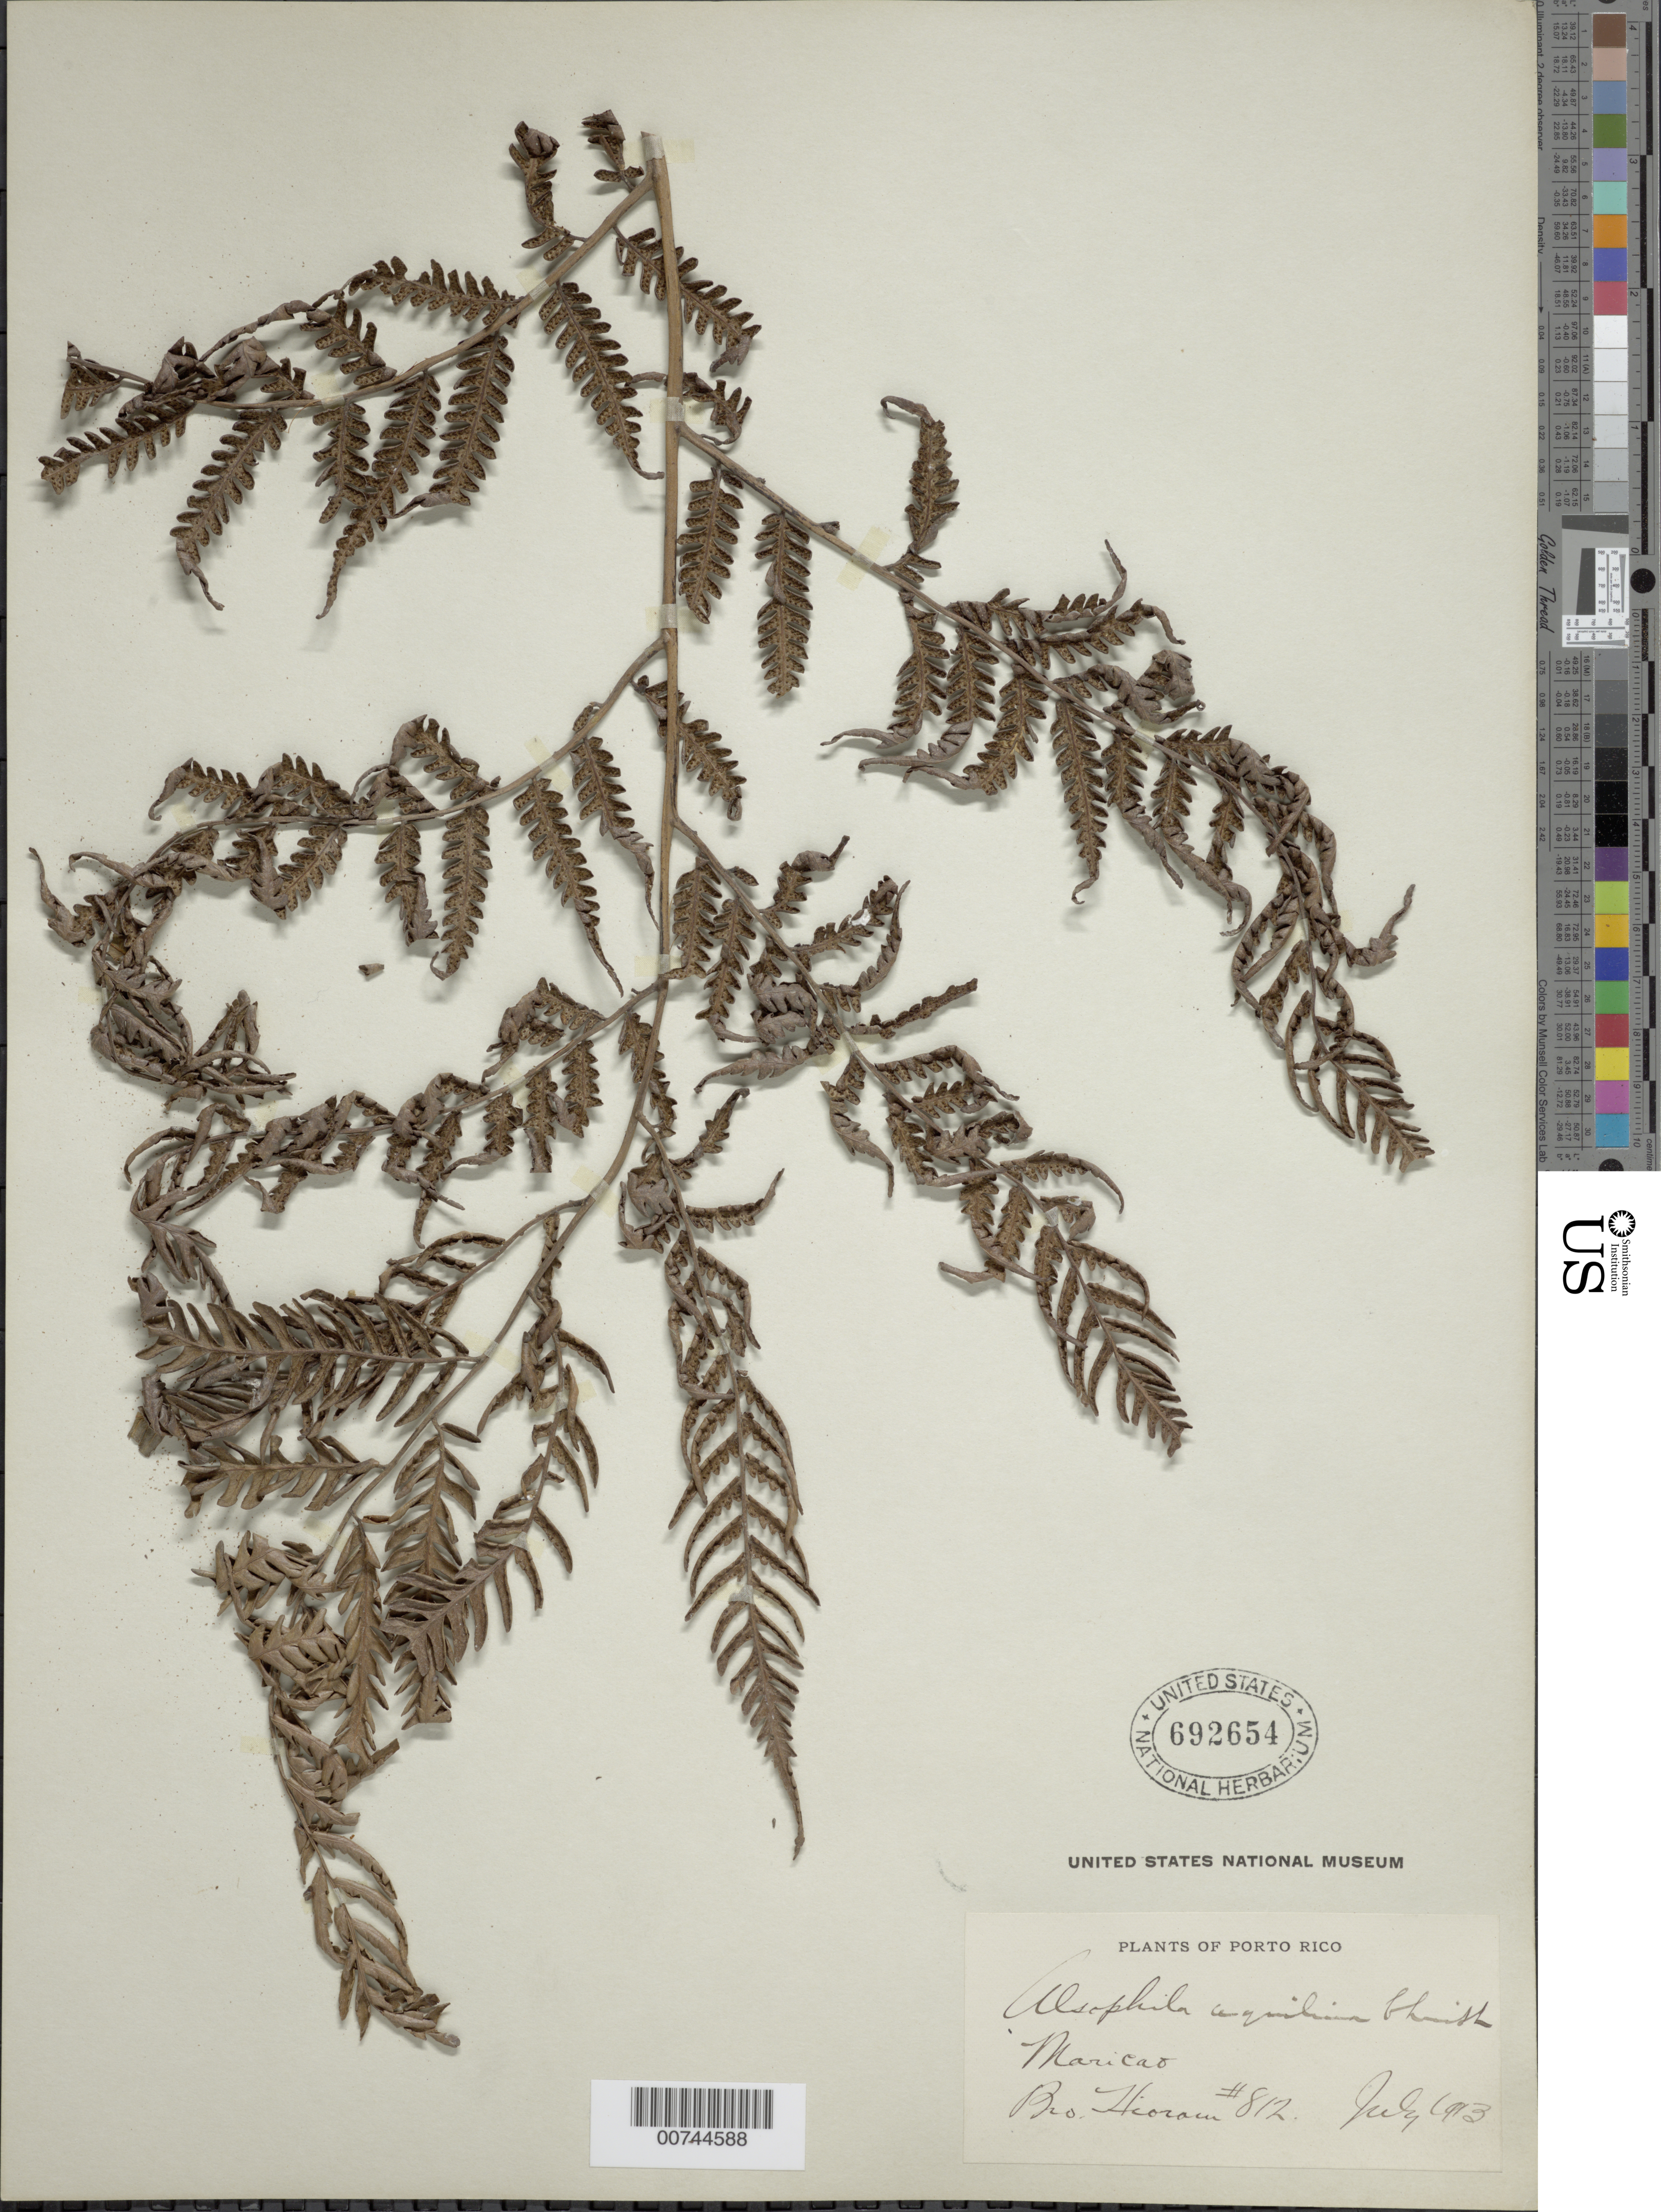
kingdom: Plantae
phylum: Tracheophyta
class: Polypodiopsida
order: Cyatheales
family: Cyatheaceae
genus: Cyathea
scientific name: Cyathea parvula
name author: (Jenman) Domin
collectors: Bro. Hioram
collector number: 812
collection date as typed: Jul 1913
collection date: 1913-07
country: Puerto Rico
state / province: Maricao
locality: Maricao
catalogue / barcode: US 692654